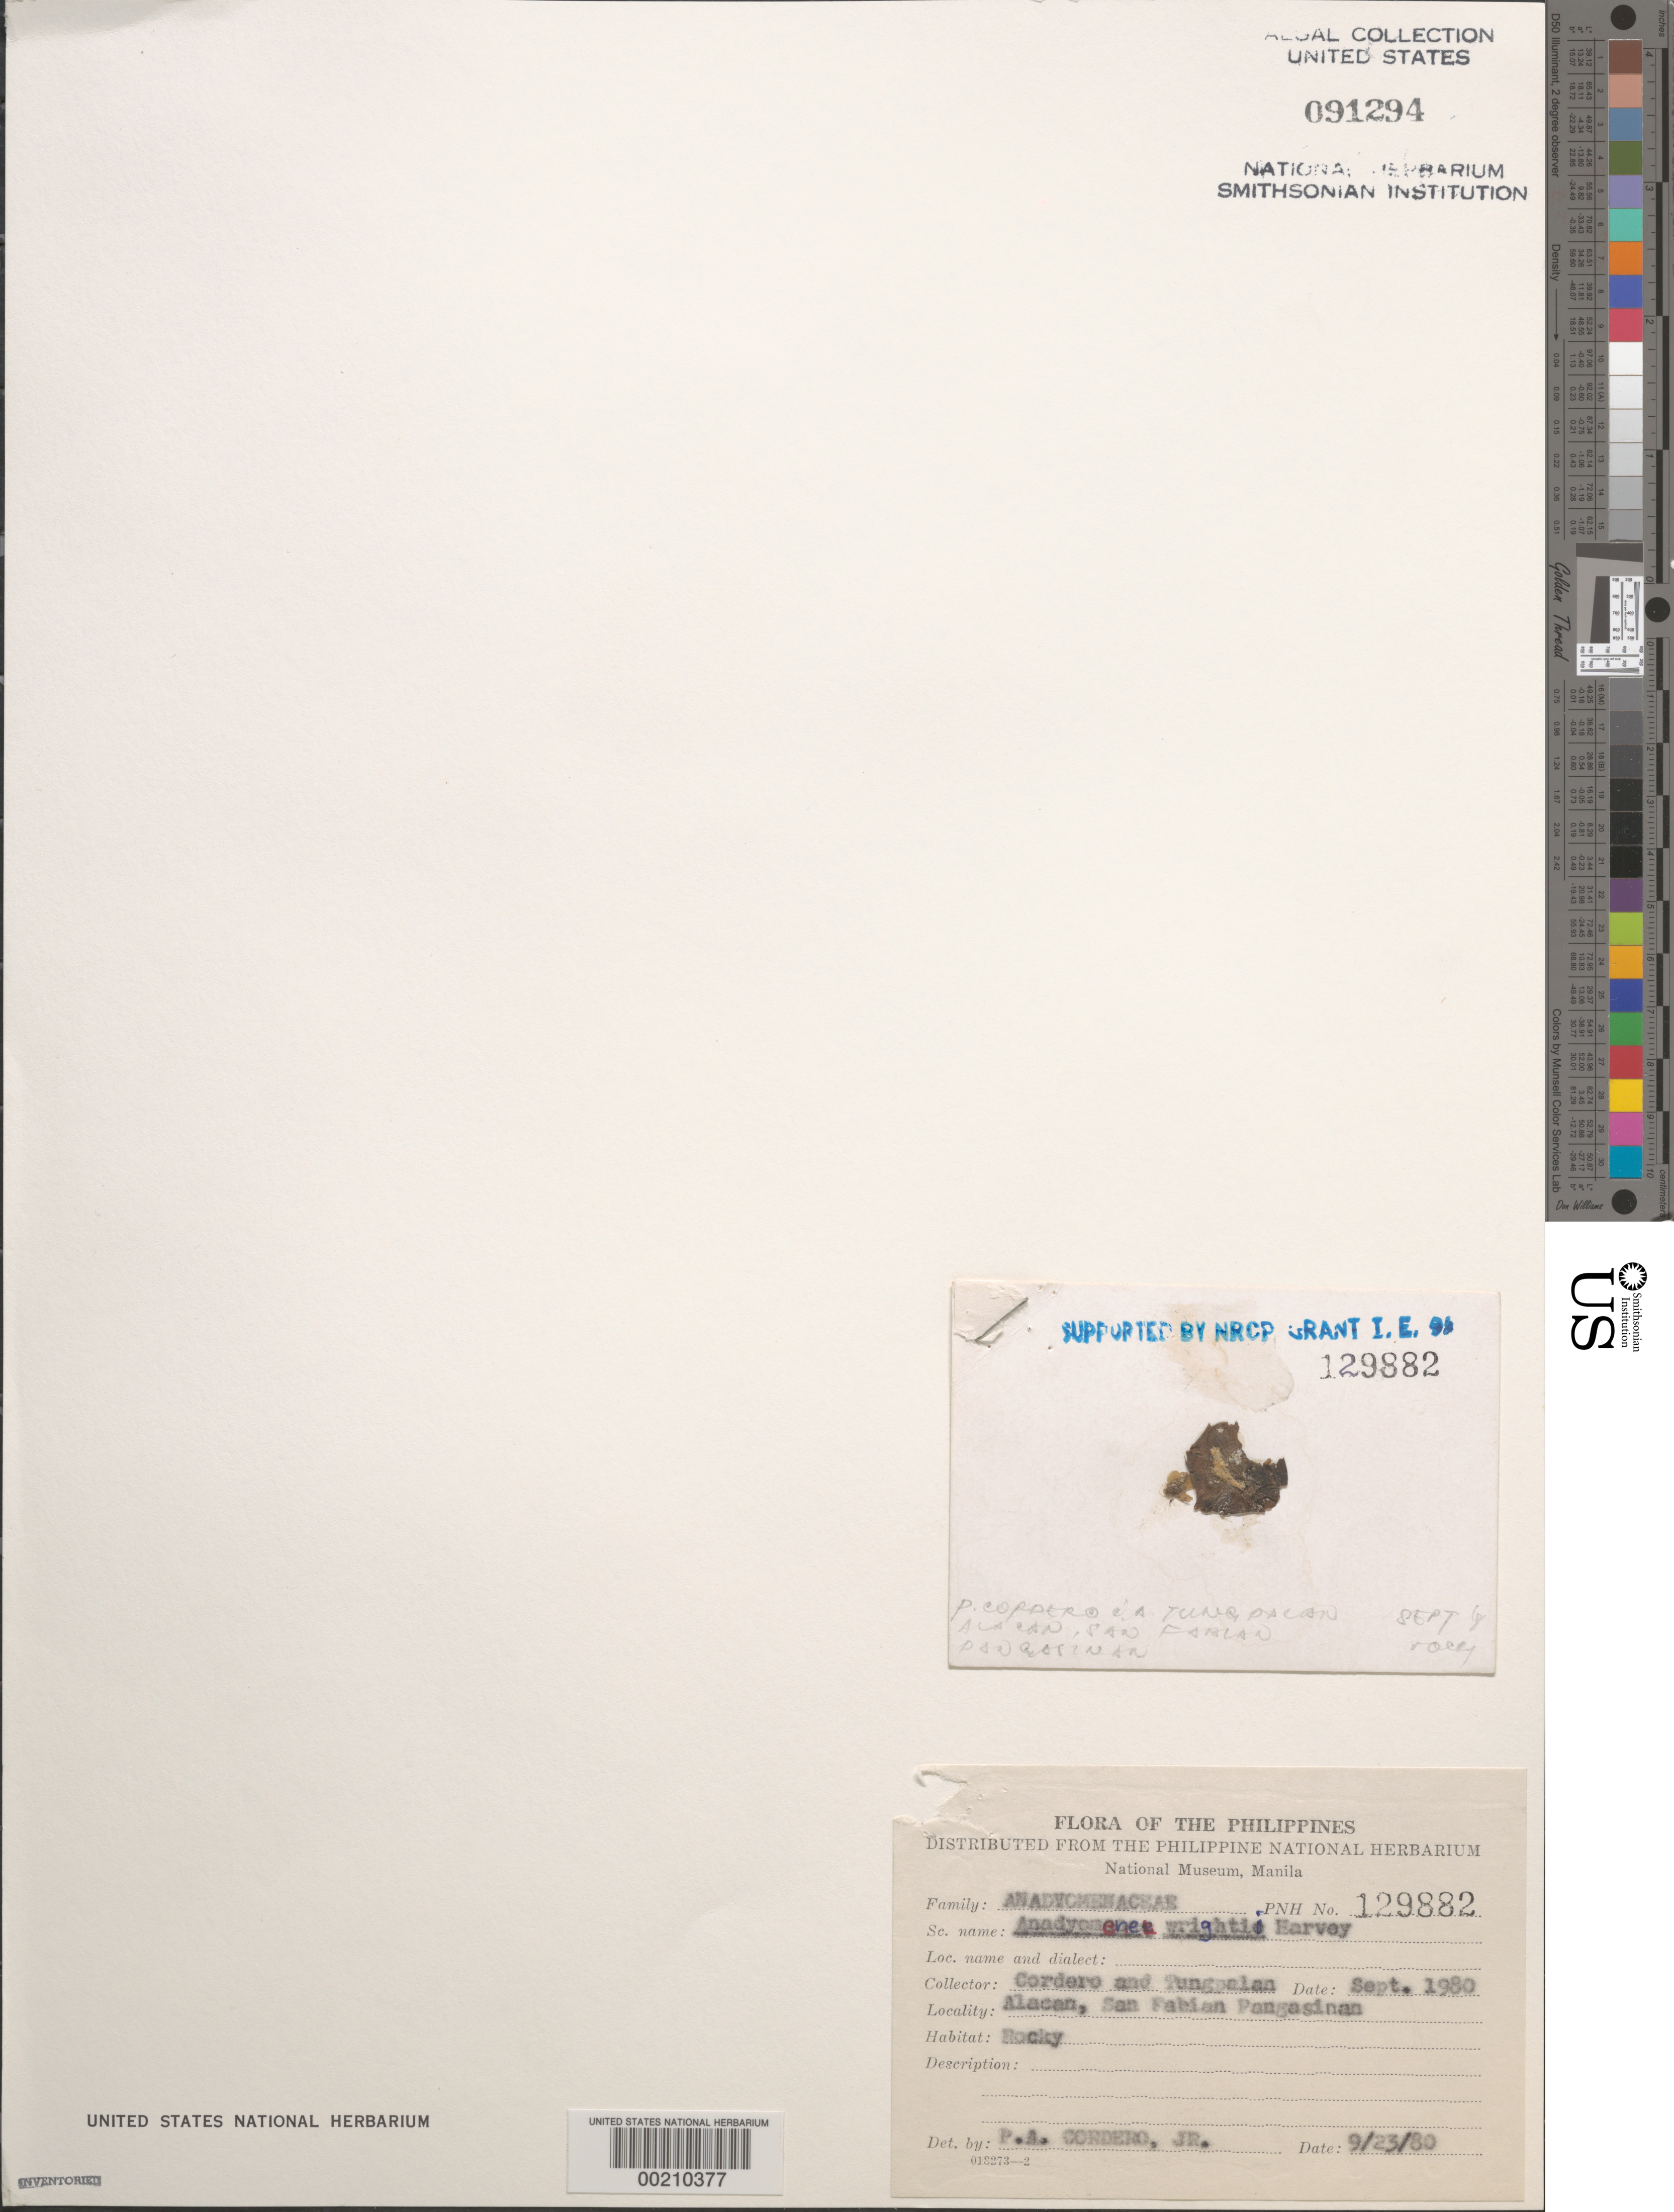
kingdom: Plantae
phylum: Chlorophyta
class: Ulvophyceae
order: Cladophorales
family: Anadyomenaceae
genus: Anadyomene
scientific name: Anadyomene wrightii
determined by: Cordero, P. A., Jr.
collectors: P. A. Cordero & A. Tungpalan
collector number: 129882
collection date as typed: Sep 1980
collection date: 1980-09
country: Philippines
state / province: Ilocos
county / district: Pangasinan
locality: Alacan, san fabian, pangasinan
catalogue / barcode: US 91294